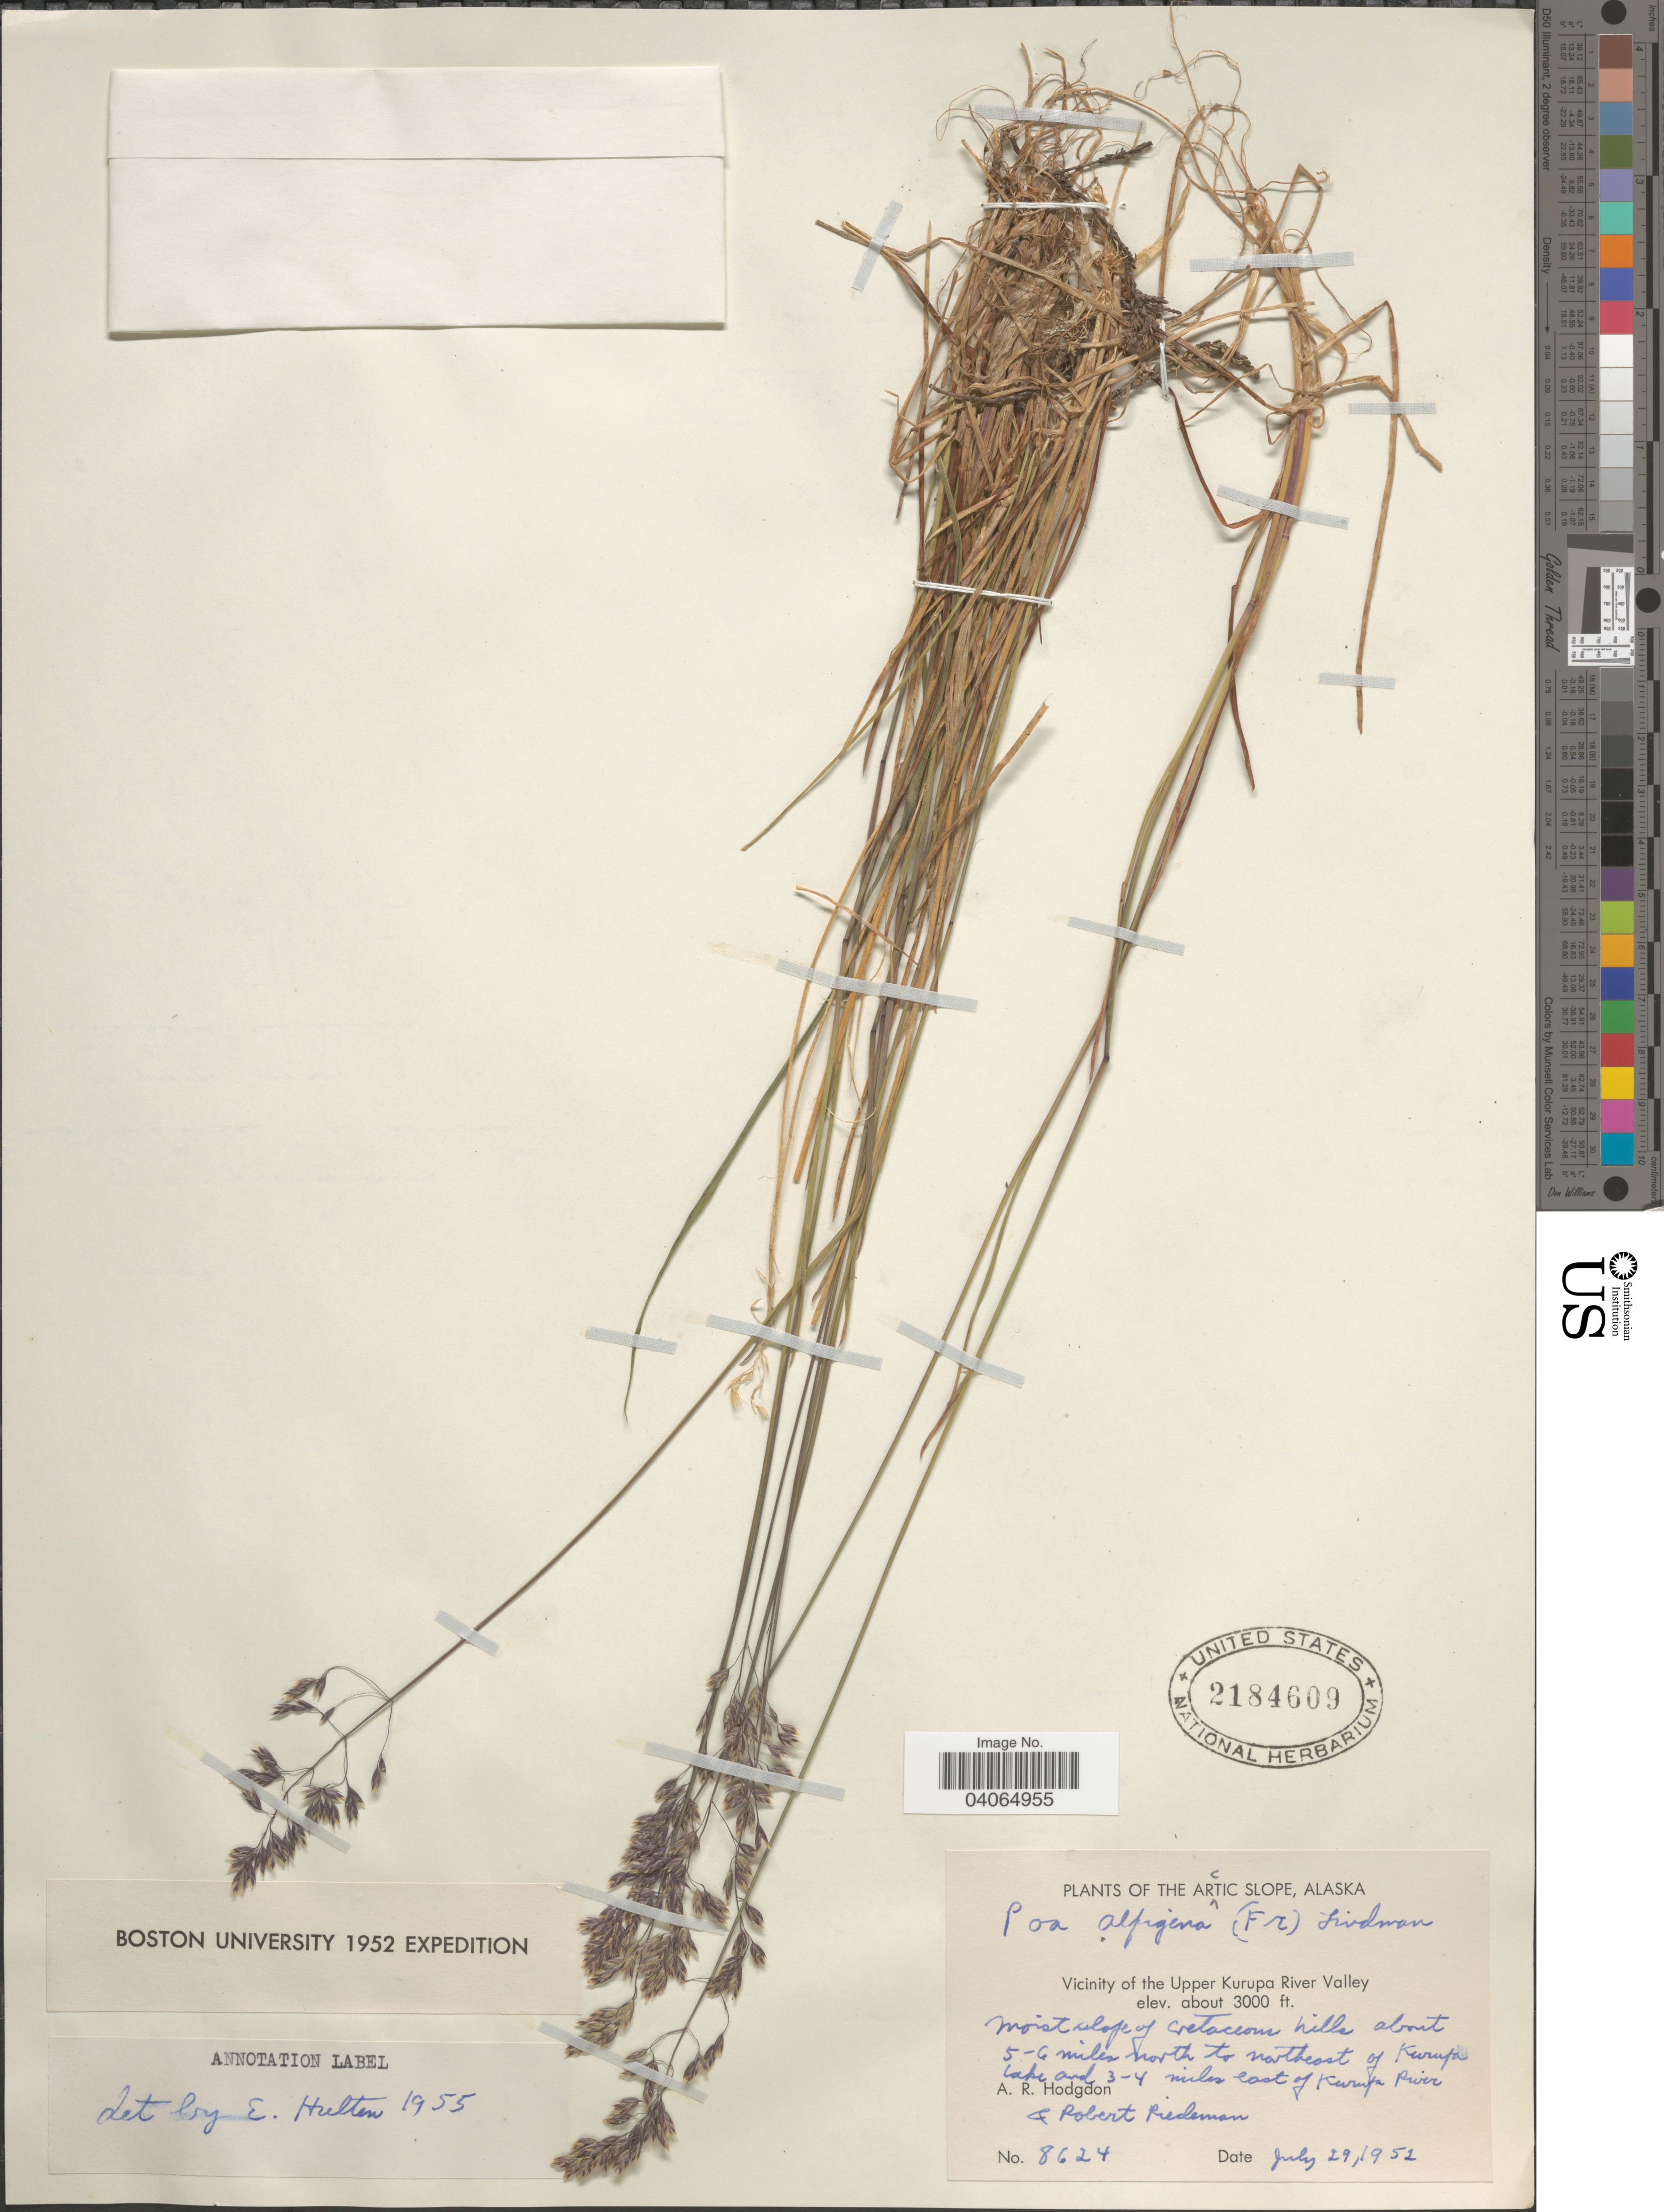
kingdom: Plantae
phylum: Tracheophyta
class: Liliopsida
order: Poales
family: Poaceae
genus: Poa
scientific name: Poa pratensis subsp. alpigena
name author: (Lindm.) Hiitonen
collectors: A. R. Hodgdon & R. Riedeman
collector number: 8624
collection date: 1952-07-29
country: Canada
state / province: Ontario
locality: The Arctic Slope. Vicinity of the Upper Kurupa River Valley. About 5-6 miles north to northeast of Kurupa lake and 3-4 miles east of Kurupa River. Boston University 1952 Expedition. [unsure placement]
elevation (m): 914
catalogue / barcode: US 2184609